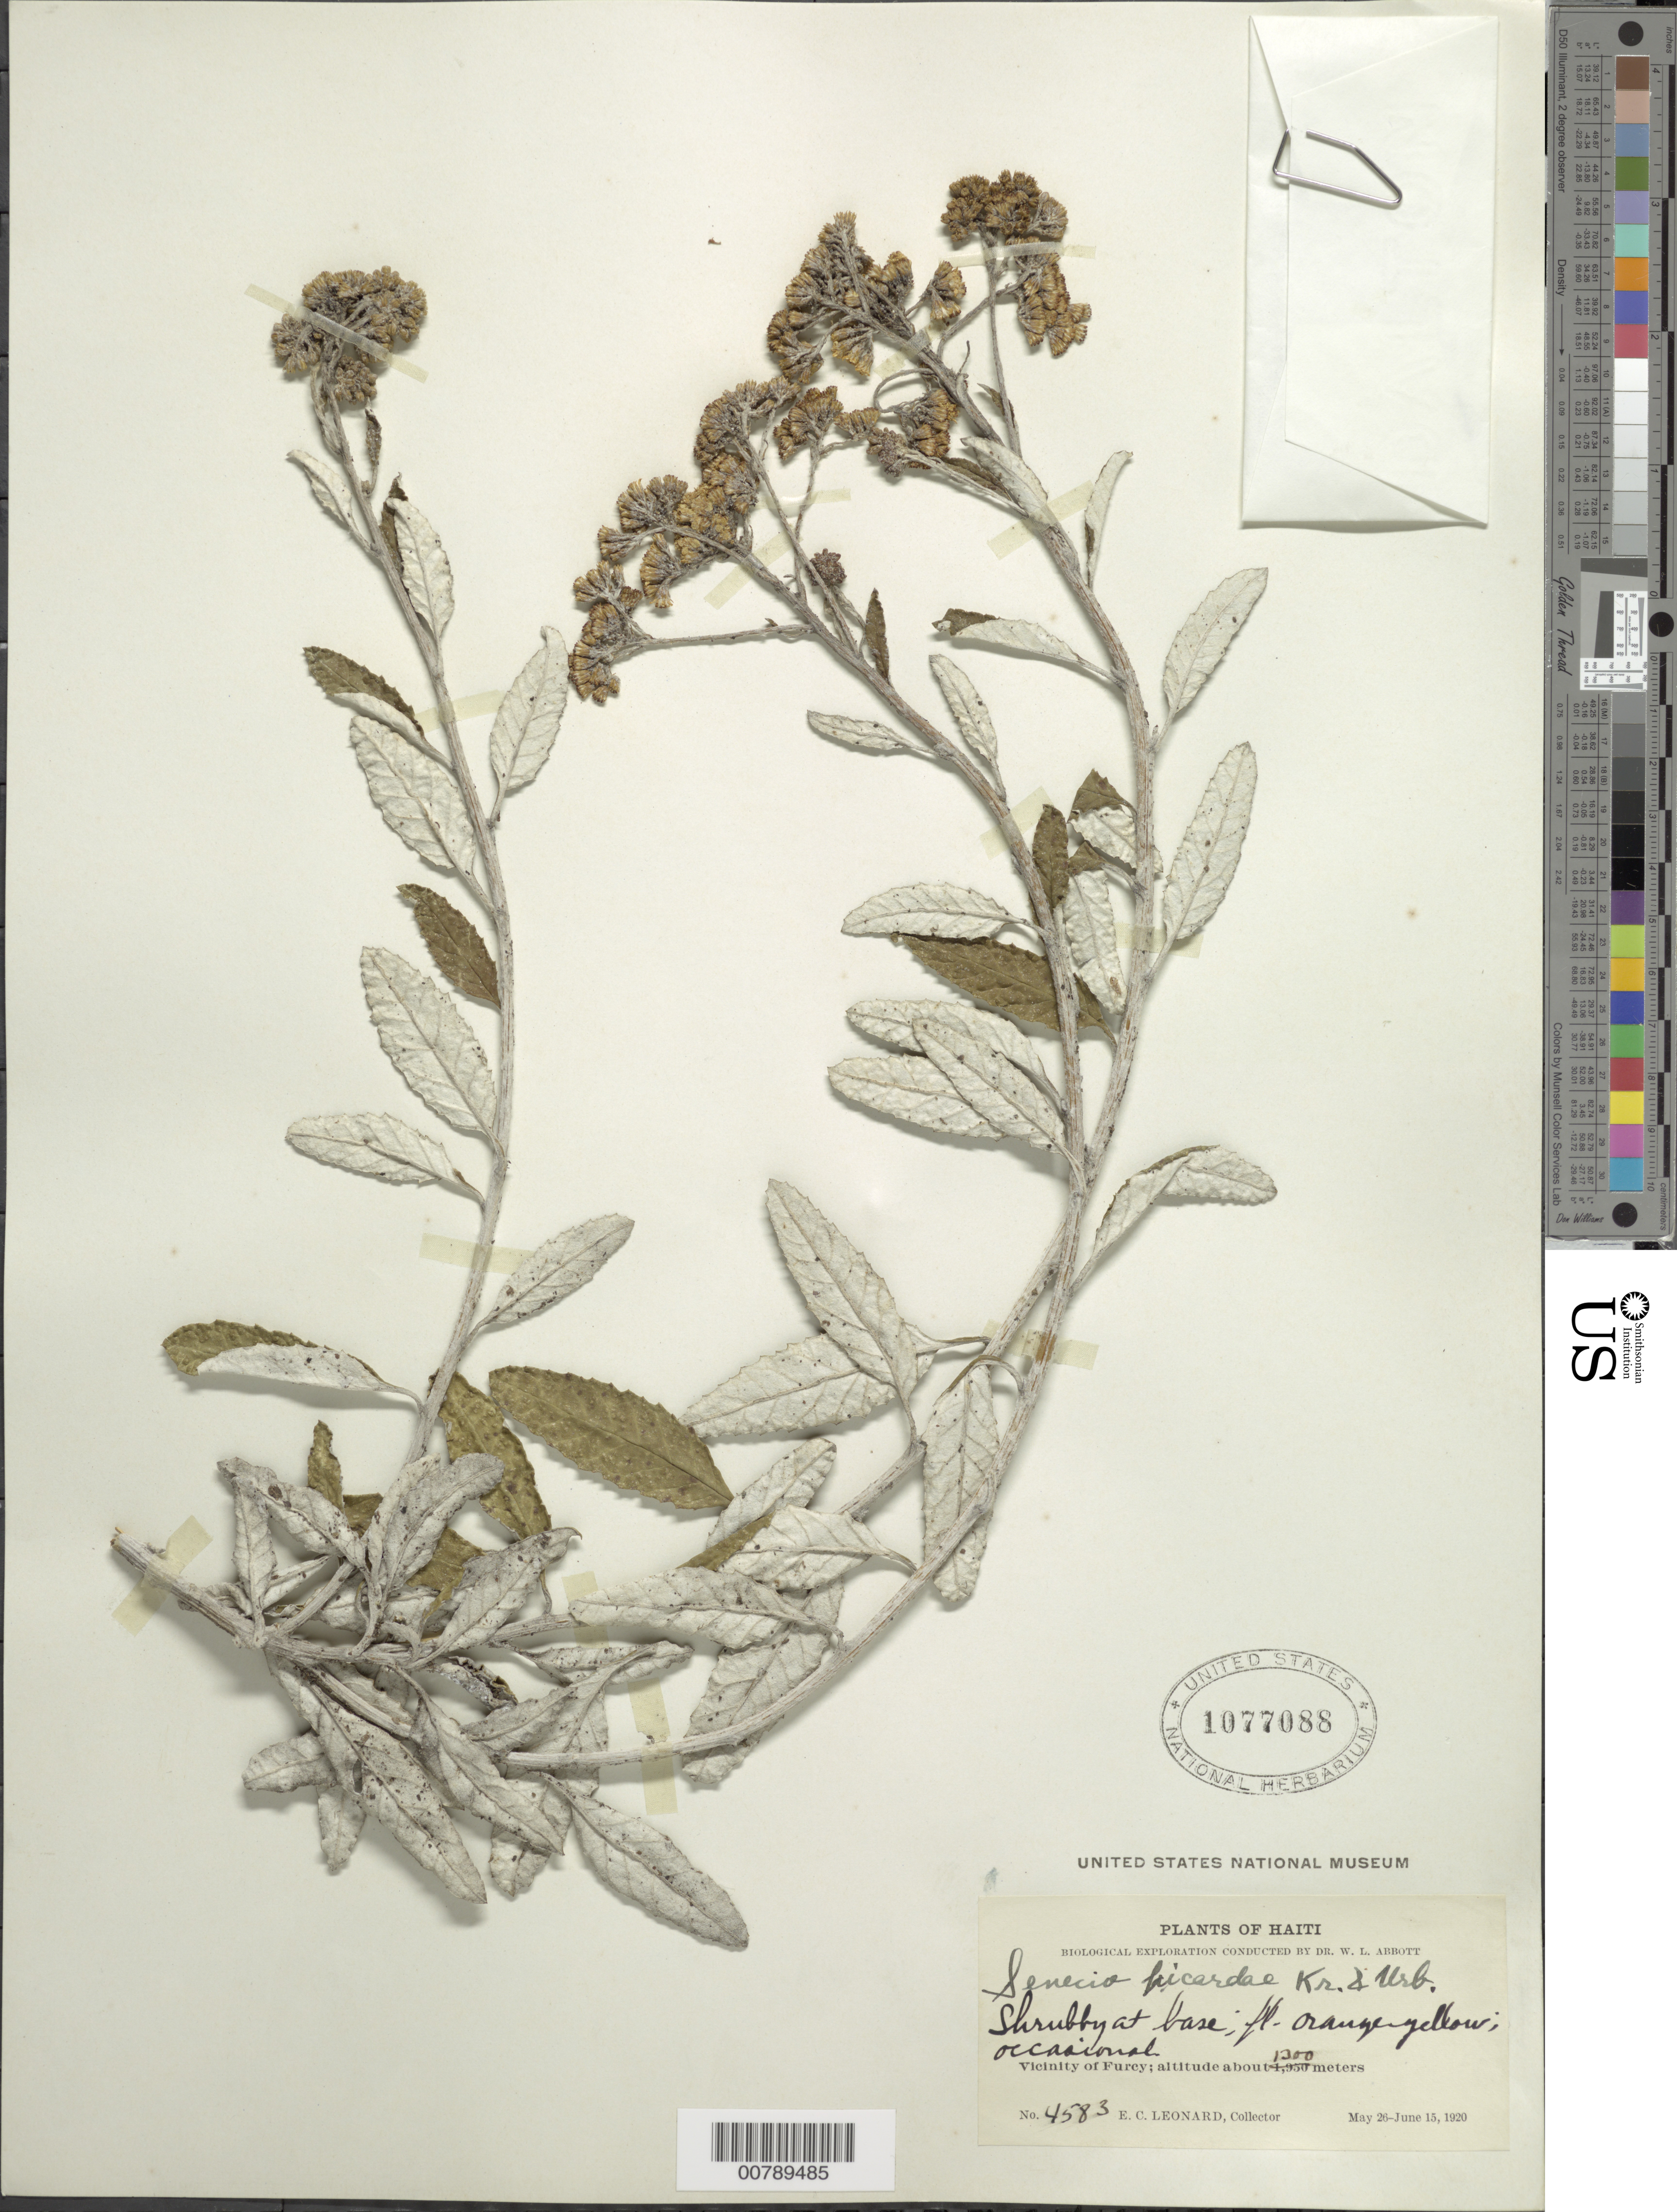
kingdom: Plantae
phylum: Tracheophyta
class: Magnoliopsida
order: Asterales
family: Asteraceae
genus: Senecio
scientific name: Senecio picardae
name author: Krug & Urb.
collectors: E. C. Leonard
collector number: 4583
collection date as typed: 26 May 1920 to 15 Jun 1920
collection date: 1920-05-26/1920-06-15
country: Haiti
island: Hispaniola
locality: Vicinity of Furcy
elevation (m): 1300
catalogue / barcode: US 1077088